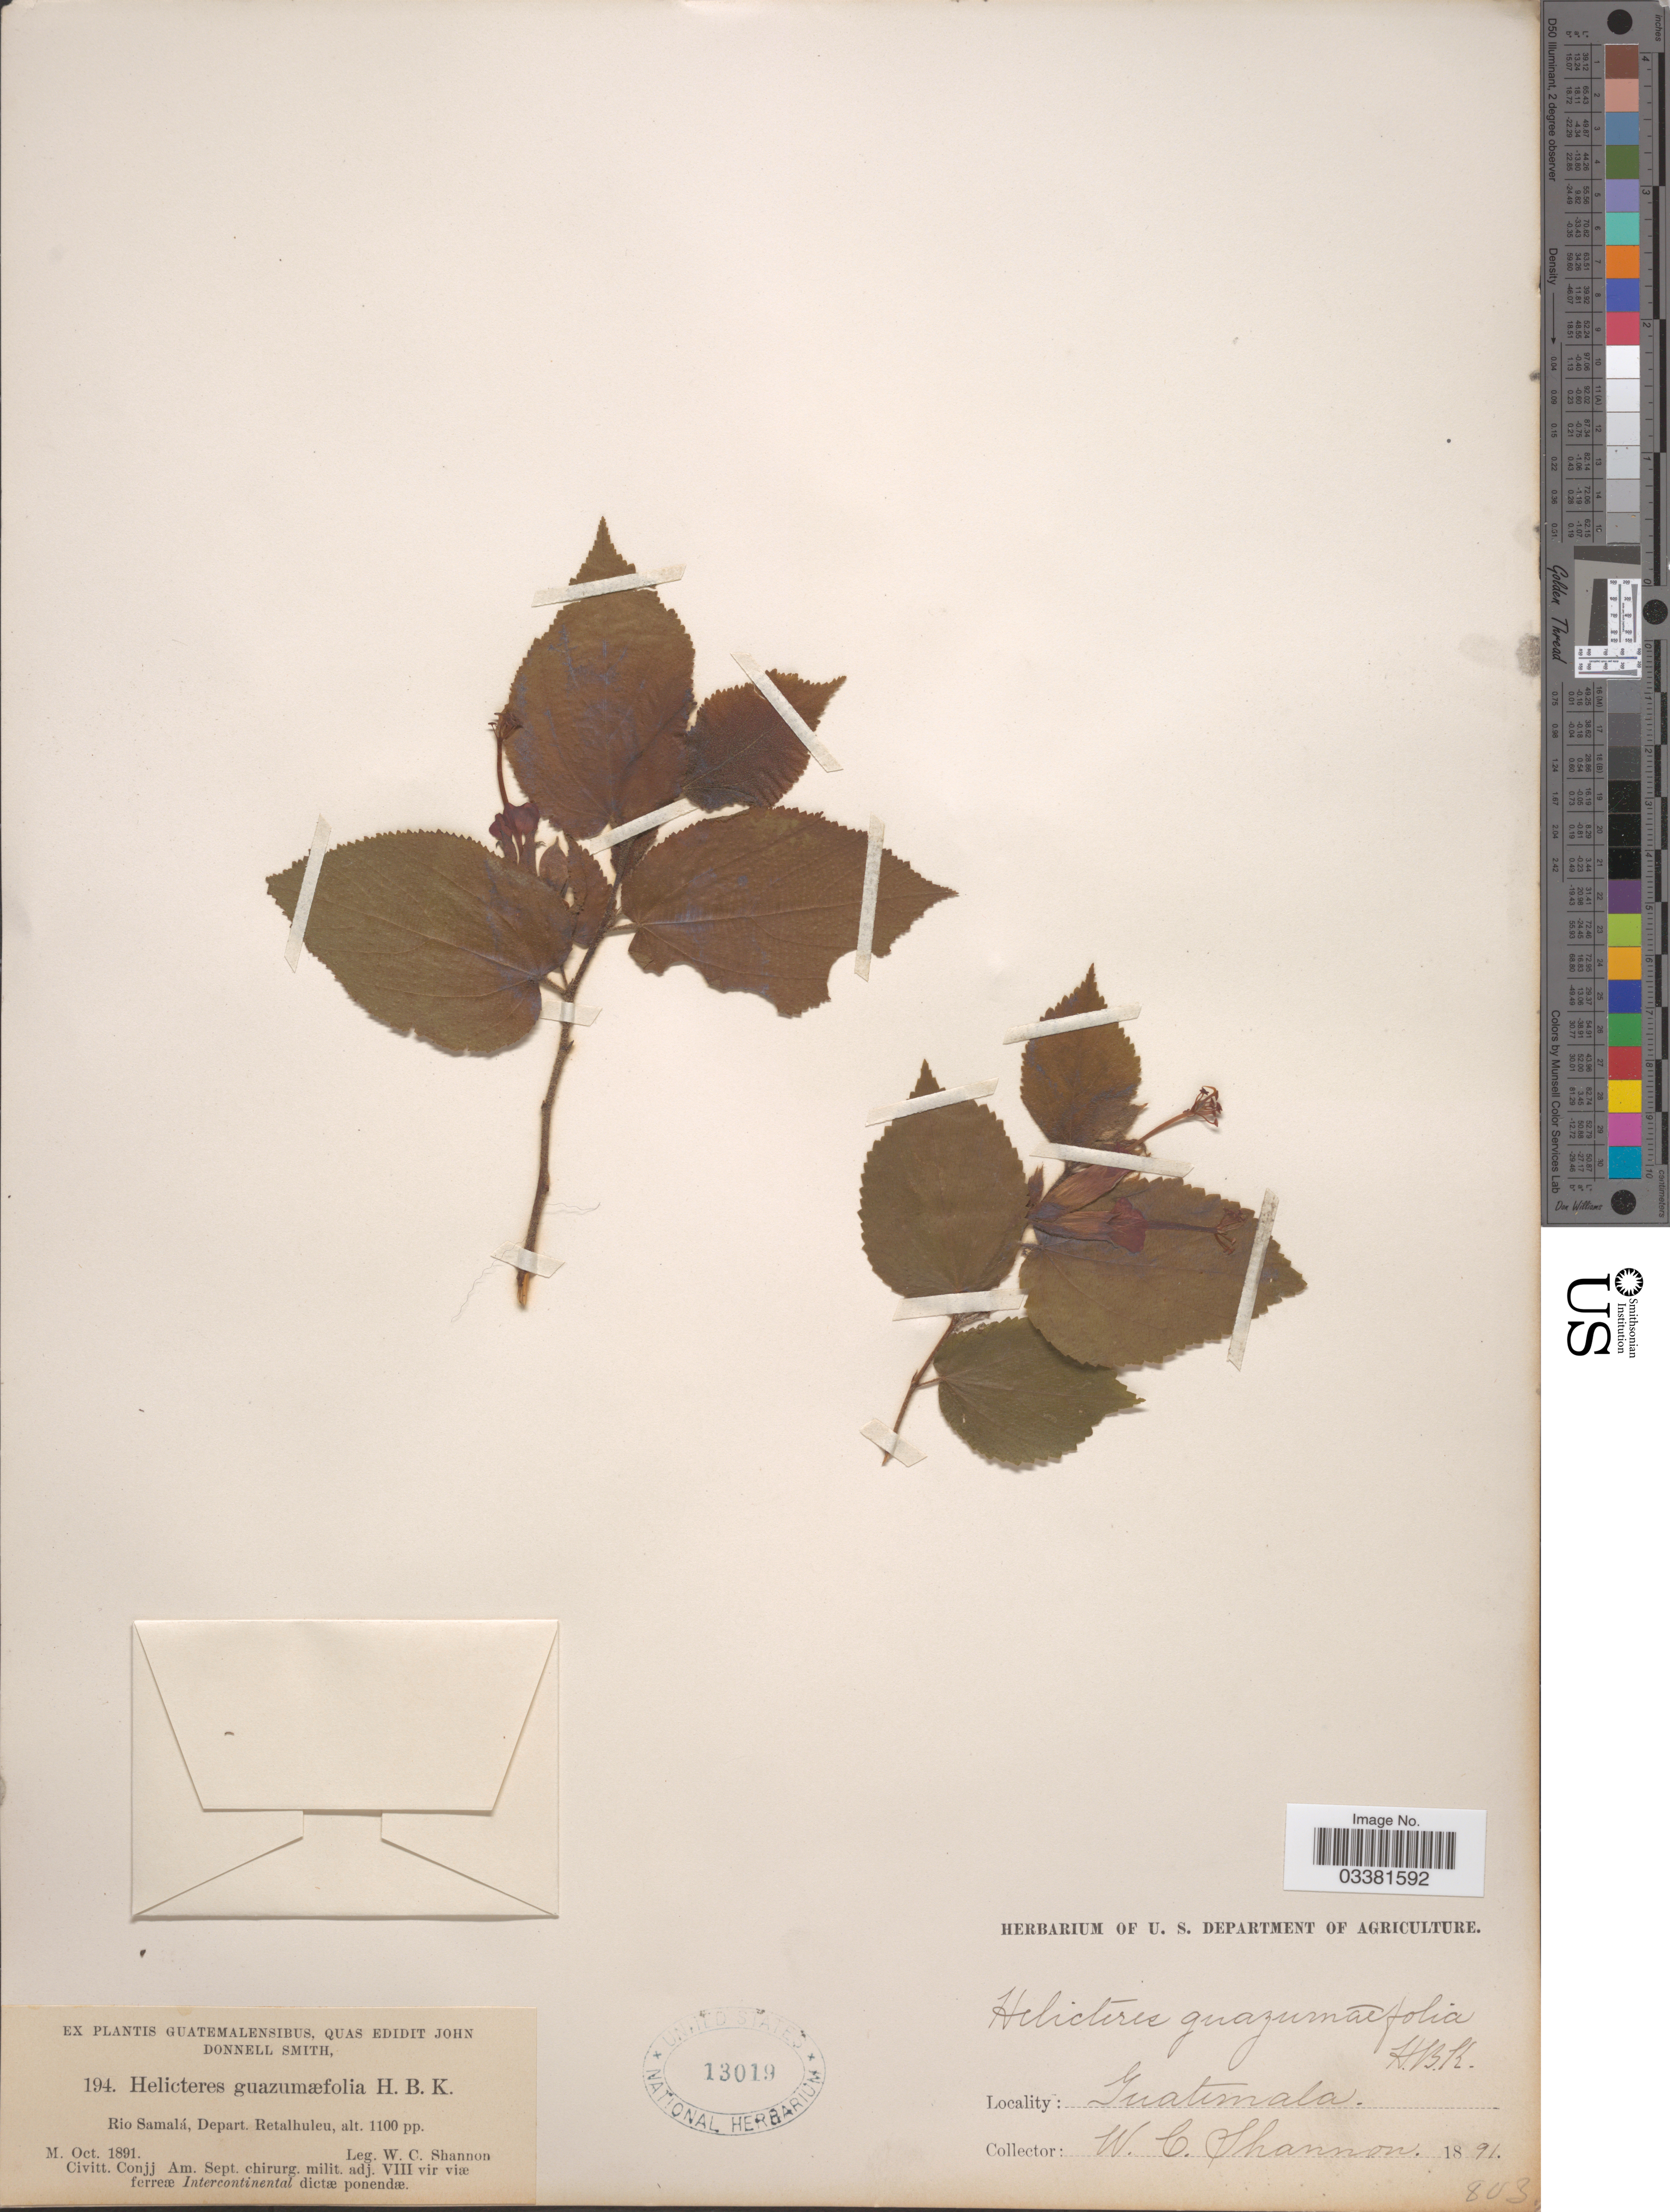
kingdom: Plantae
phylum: Tracheophyta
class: Magnoliopsida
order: Malvales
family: Malvaceae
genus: Helicteres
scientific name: Helicteres guazumifolia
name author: Kunth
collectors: W. C. Shannon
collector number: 194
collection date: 1891-10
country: Guatemala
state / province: Retalhuleu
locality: Rio Samalá, Depart. Retalhuleu.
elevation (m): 335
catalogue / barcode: US 13019